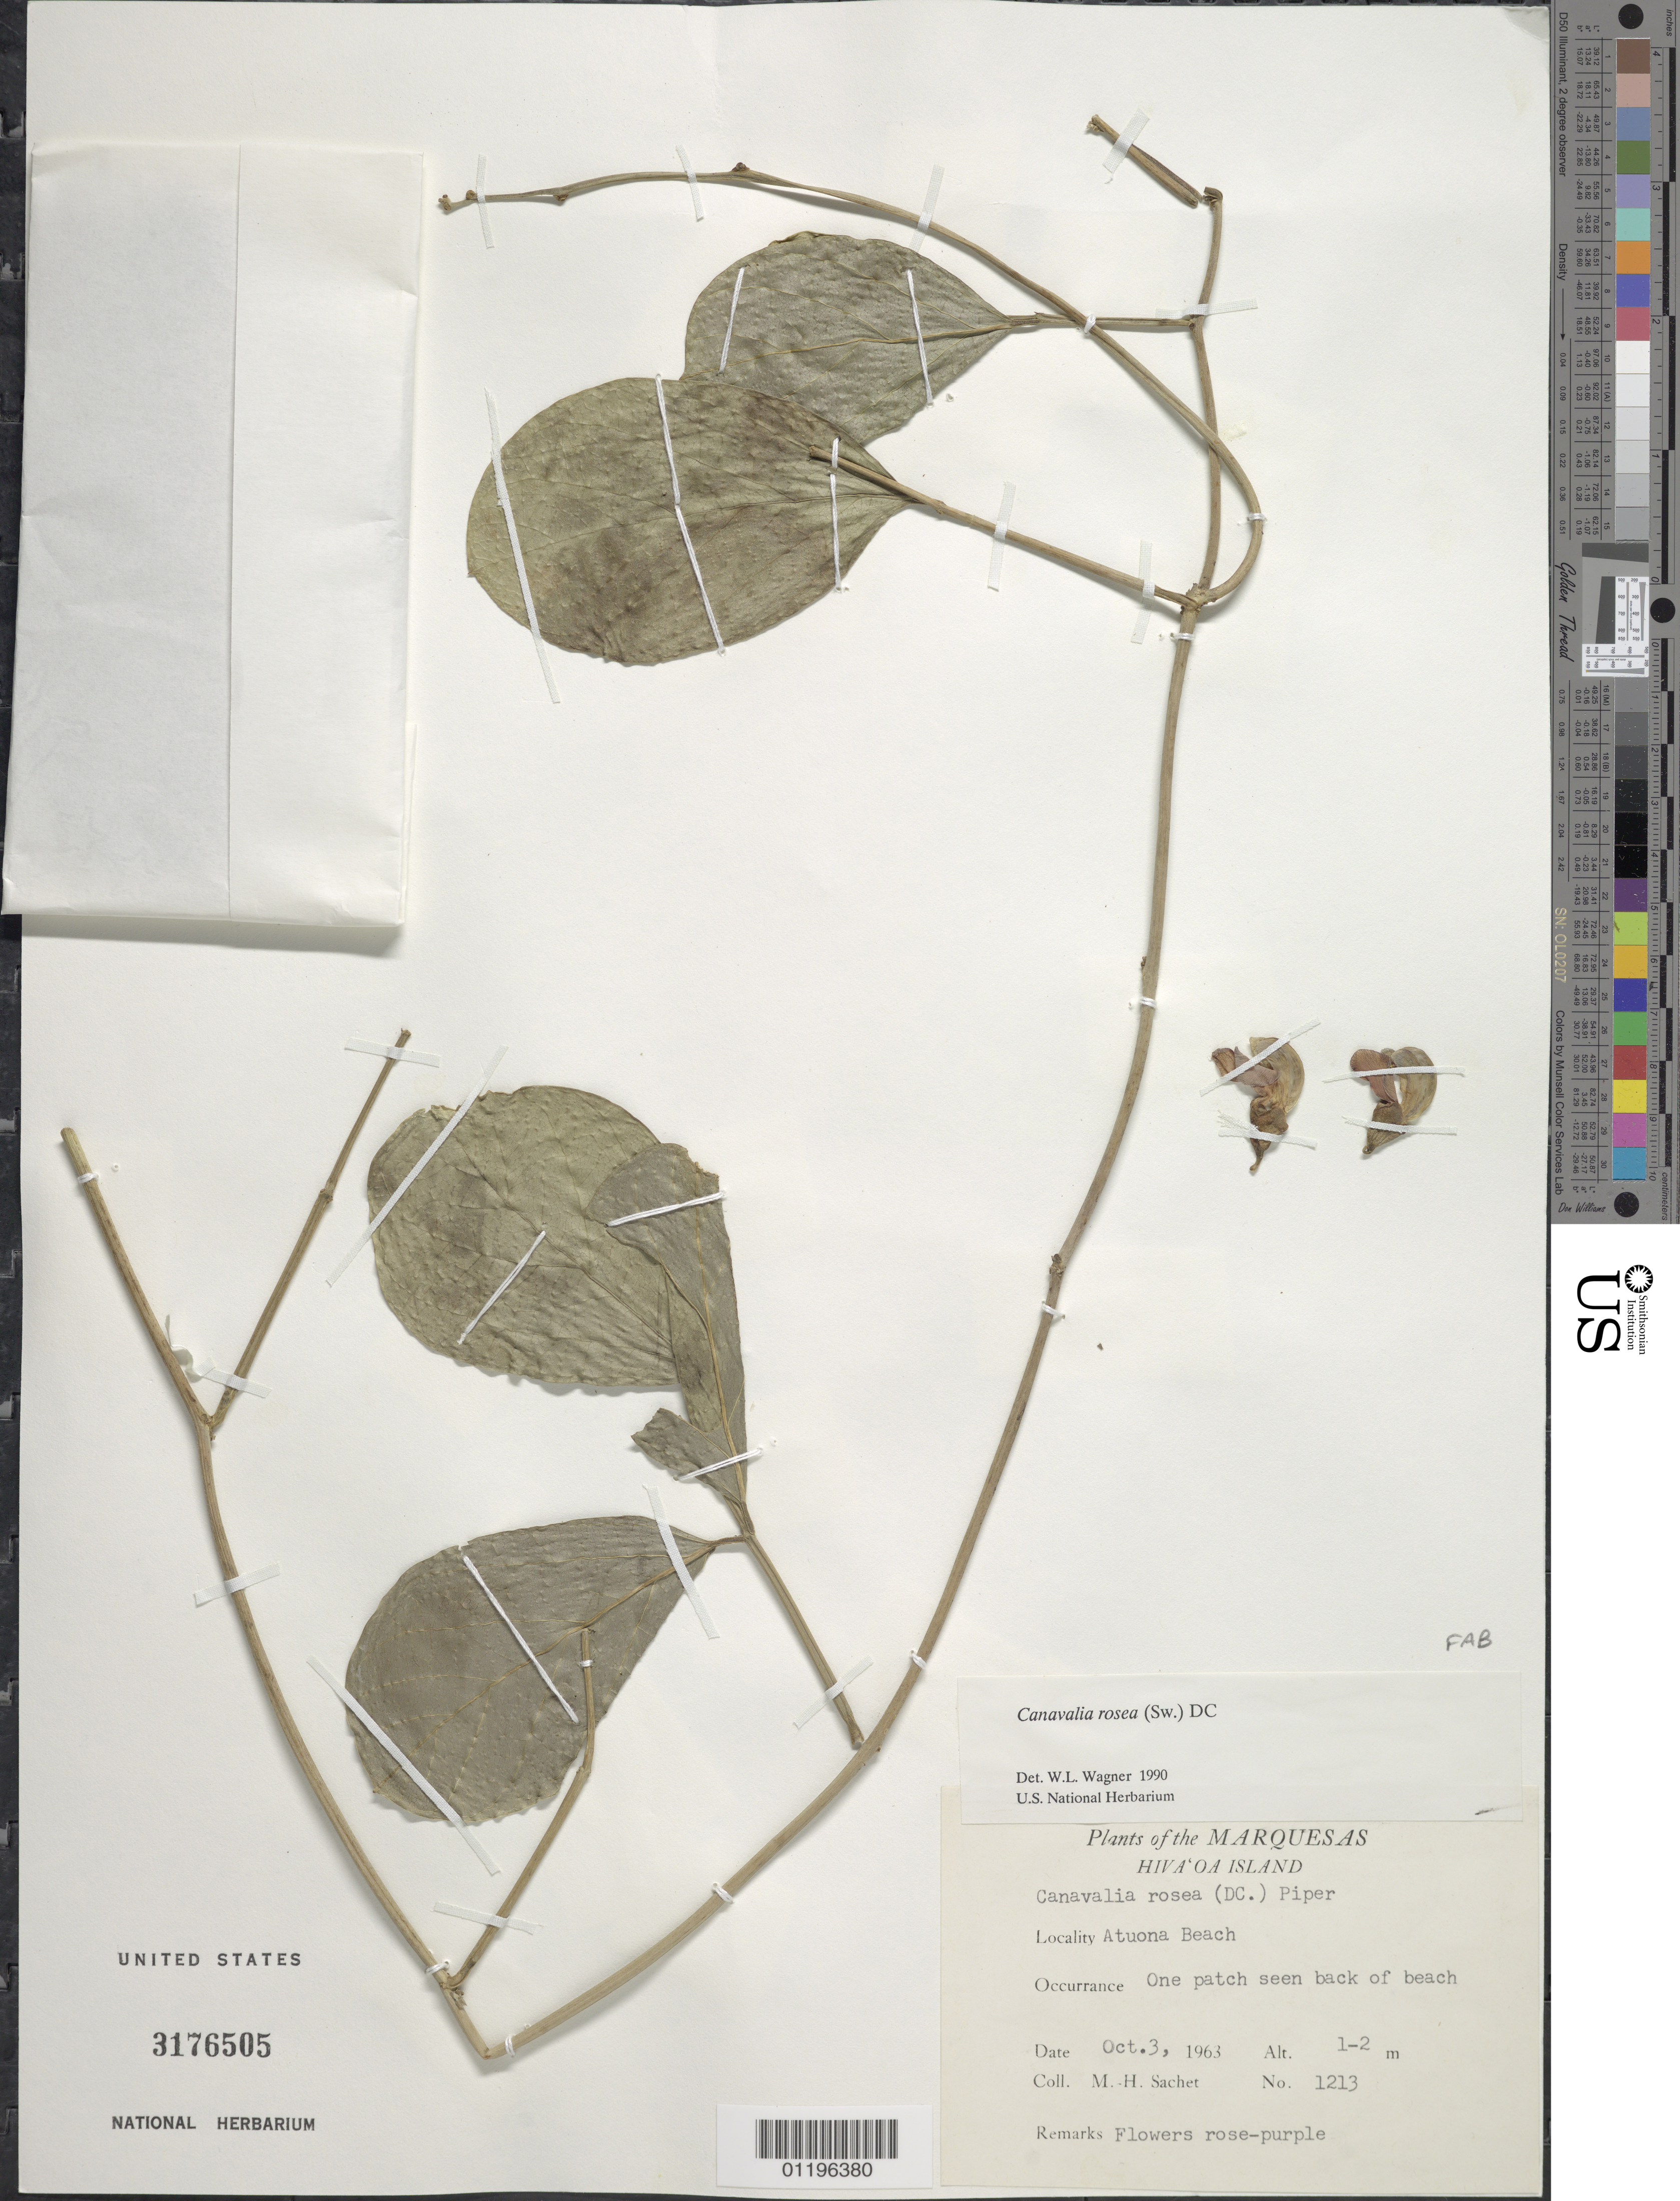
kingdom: Plantae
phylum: Tracheophyta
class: Magnoliopsida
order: Fabales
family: Fabaceae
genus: Canavalia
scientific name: Canavalia rosea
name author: (Sw.) DC.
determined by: Wagner, W. L., (BOT), Smithsonian Institution - National Museum of Natural History (UNITED STATES)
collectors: M.-H. Sachet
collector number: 1213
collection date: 1963-10-03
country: French Polynesia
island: Hiva Oa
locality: Atuona beach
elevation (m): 1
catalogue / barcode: US 3176505